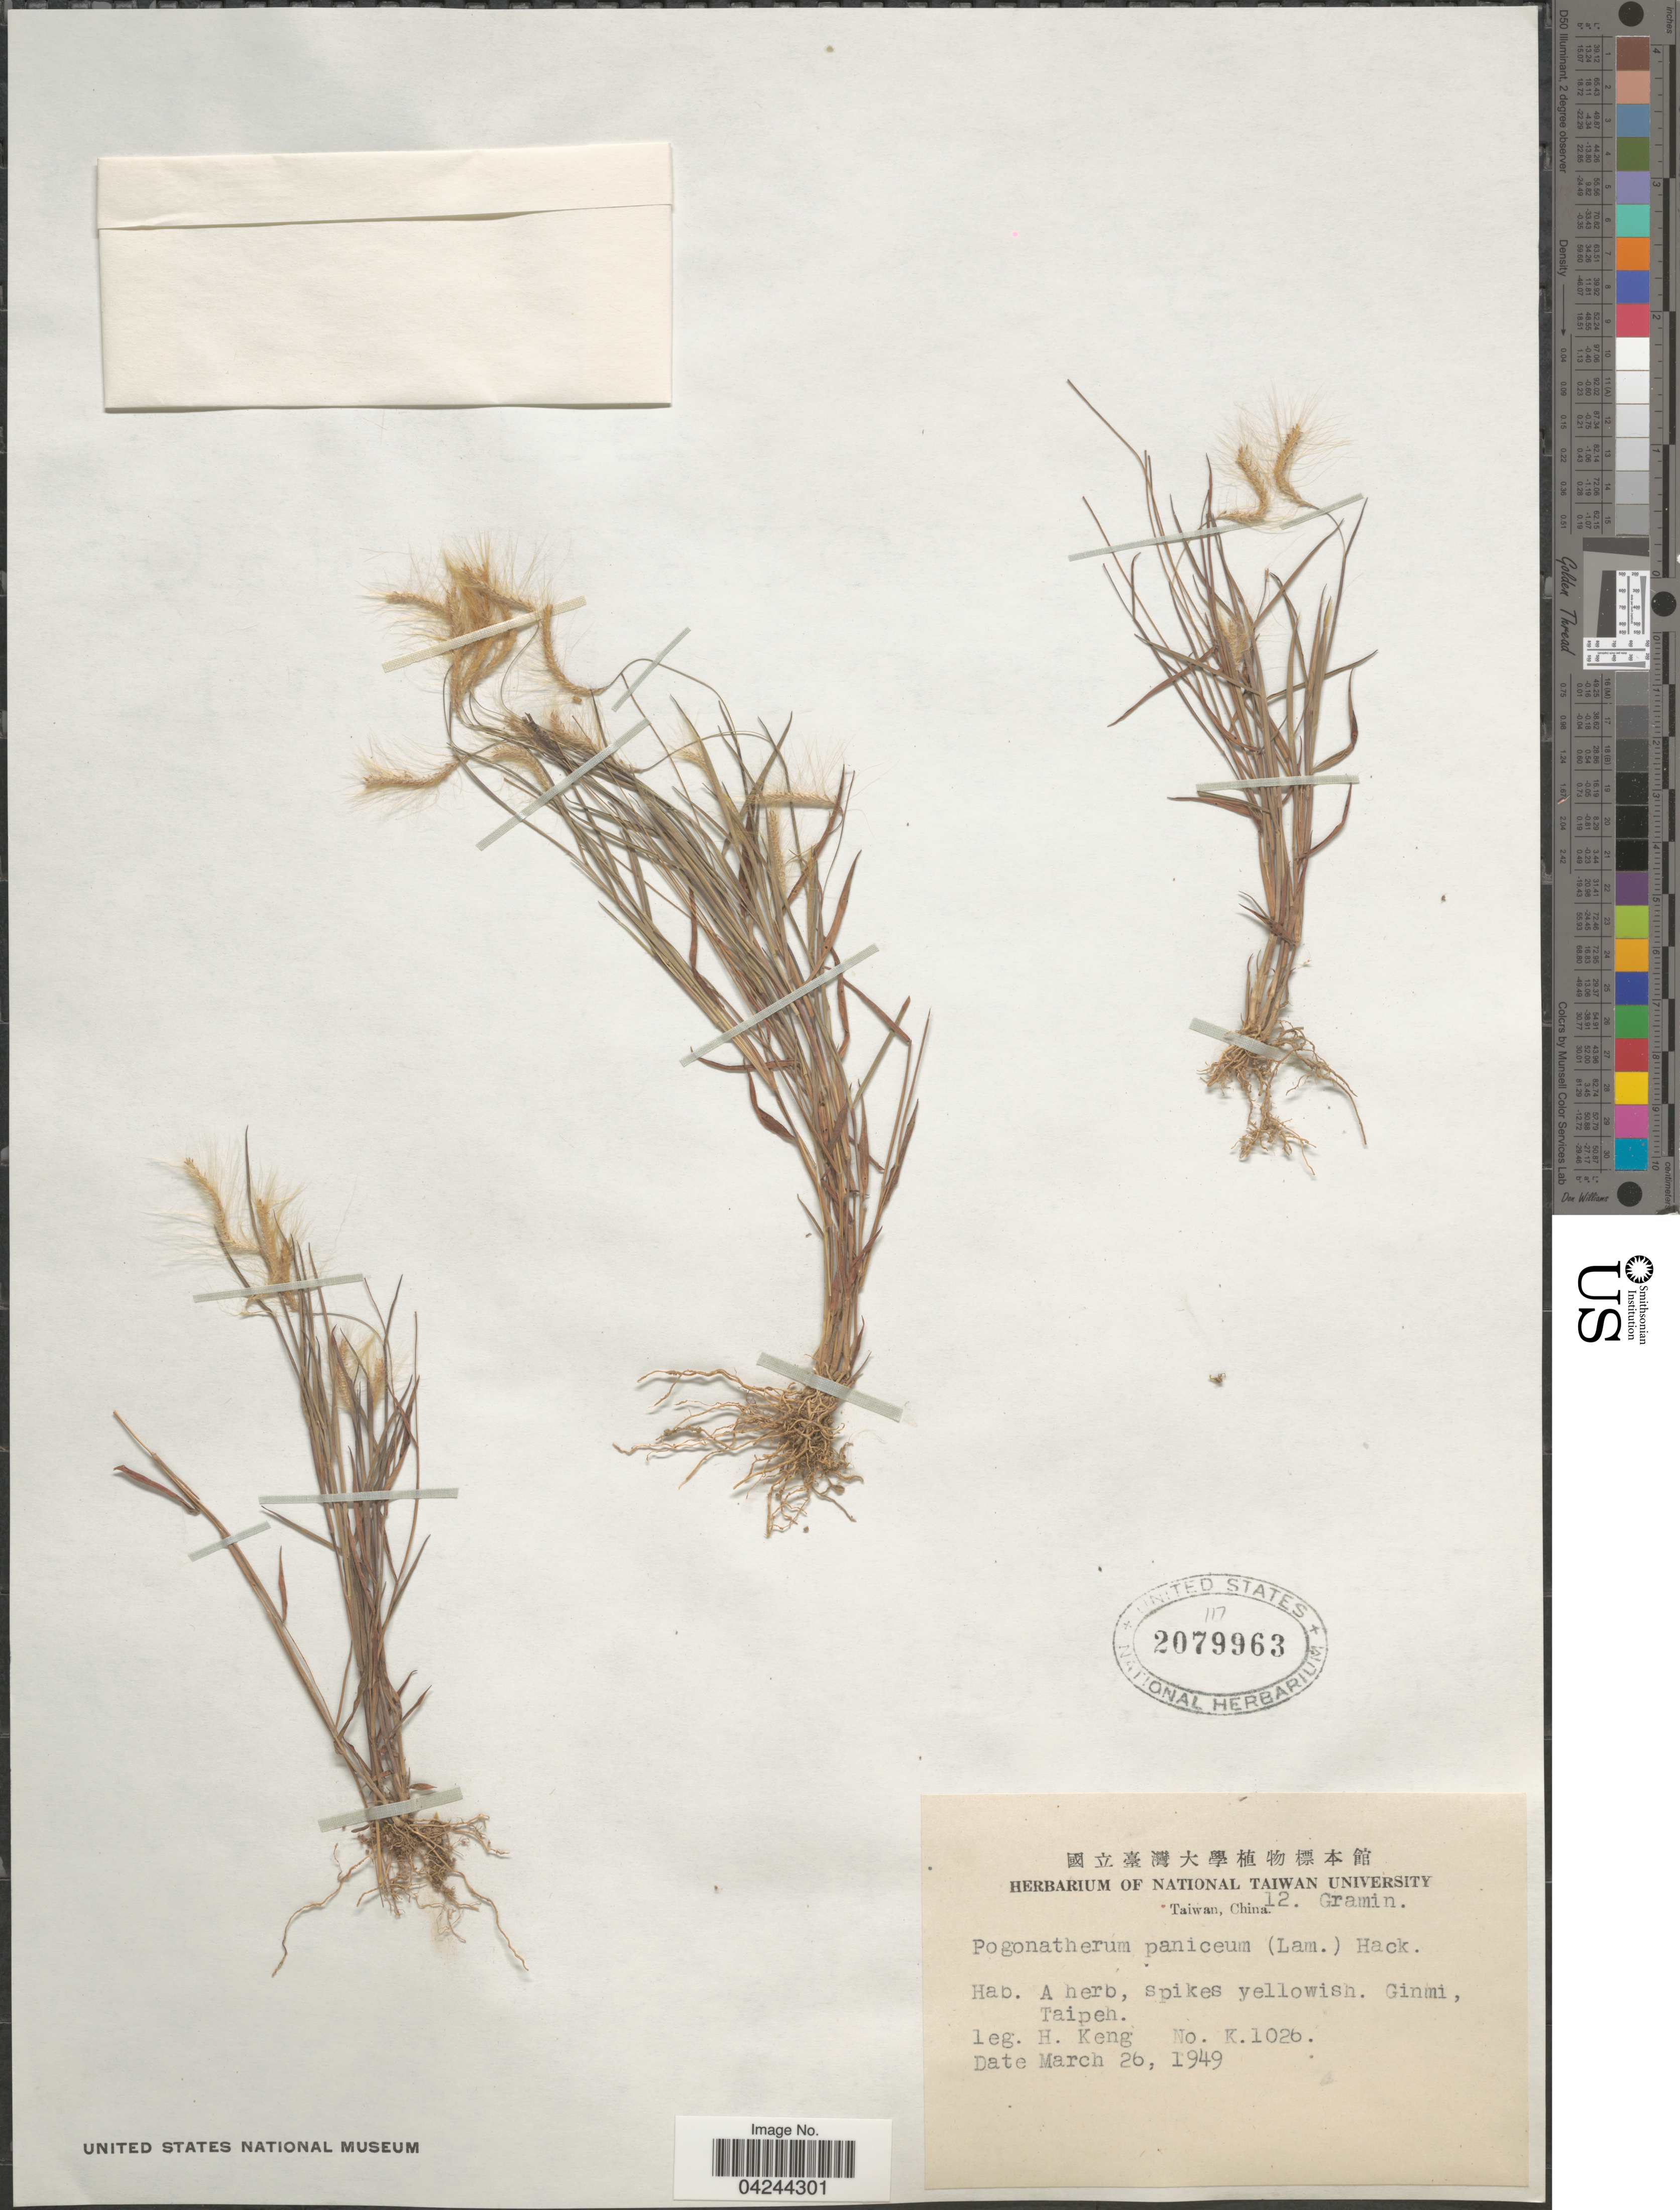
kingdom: Plantae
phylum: Tracheophyta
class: Liliopsida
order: Poales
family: Poaceae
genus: Pogonatherum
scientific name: Pogonatherum crinitum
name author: (Thunb.) Kunth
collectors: H. Keng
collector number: K1026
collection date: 1949-03-26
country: Taiwan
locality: Ginmi, Taipeh.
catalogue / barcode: US 2079963